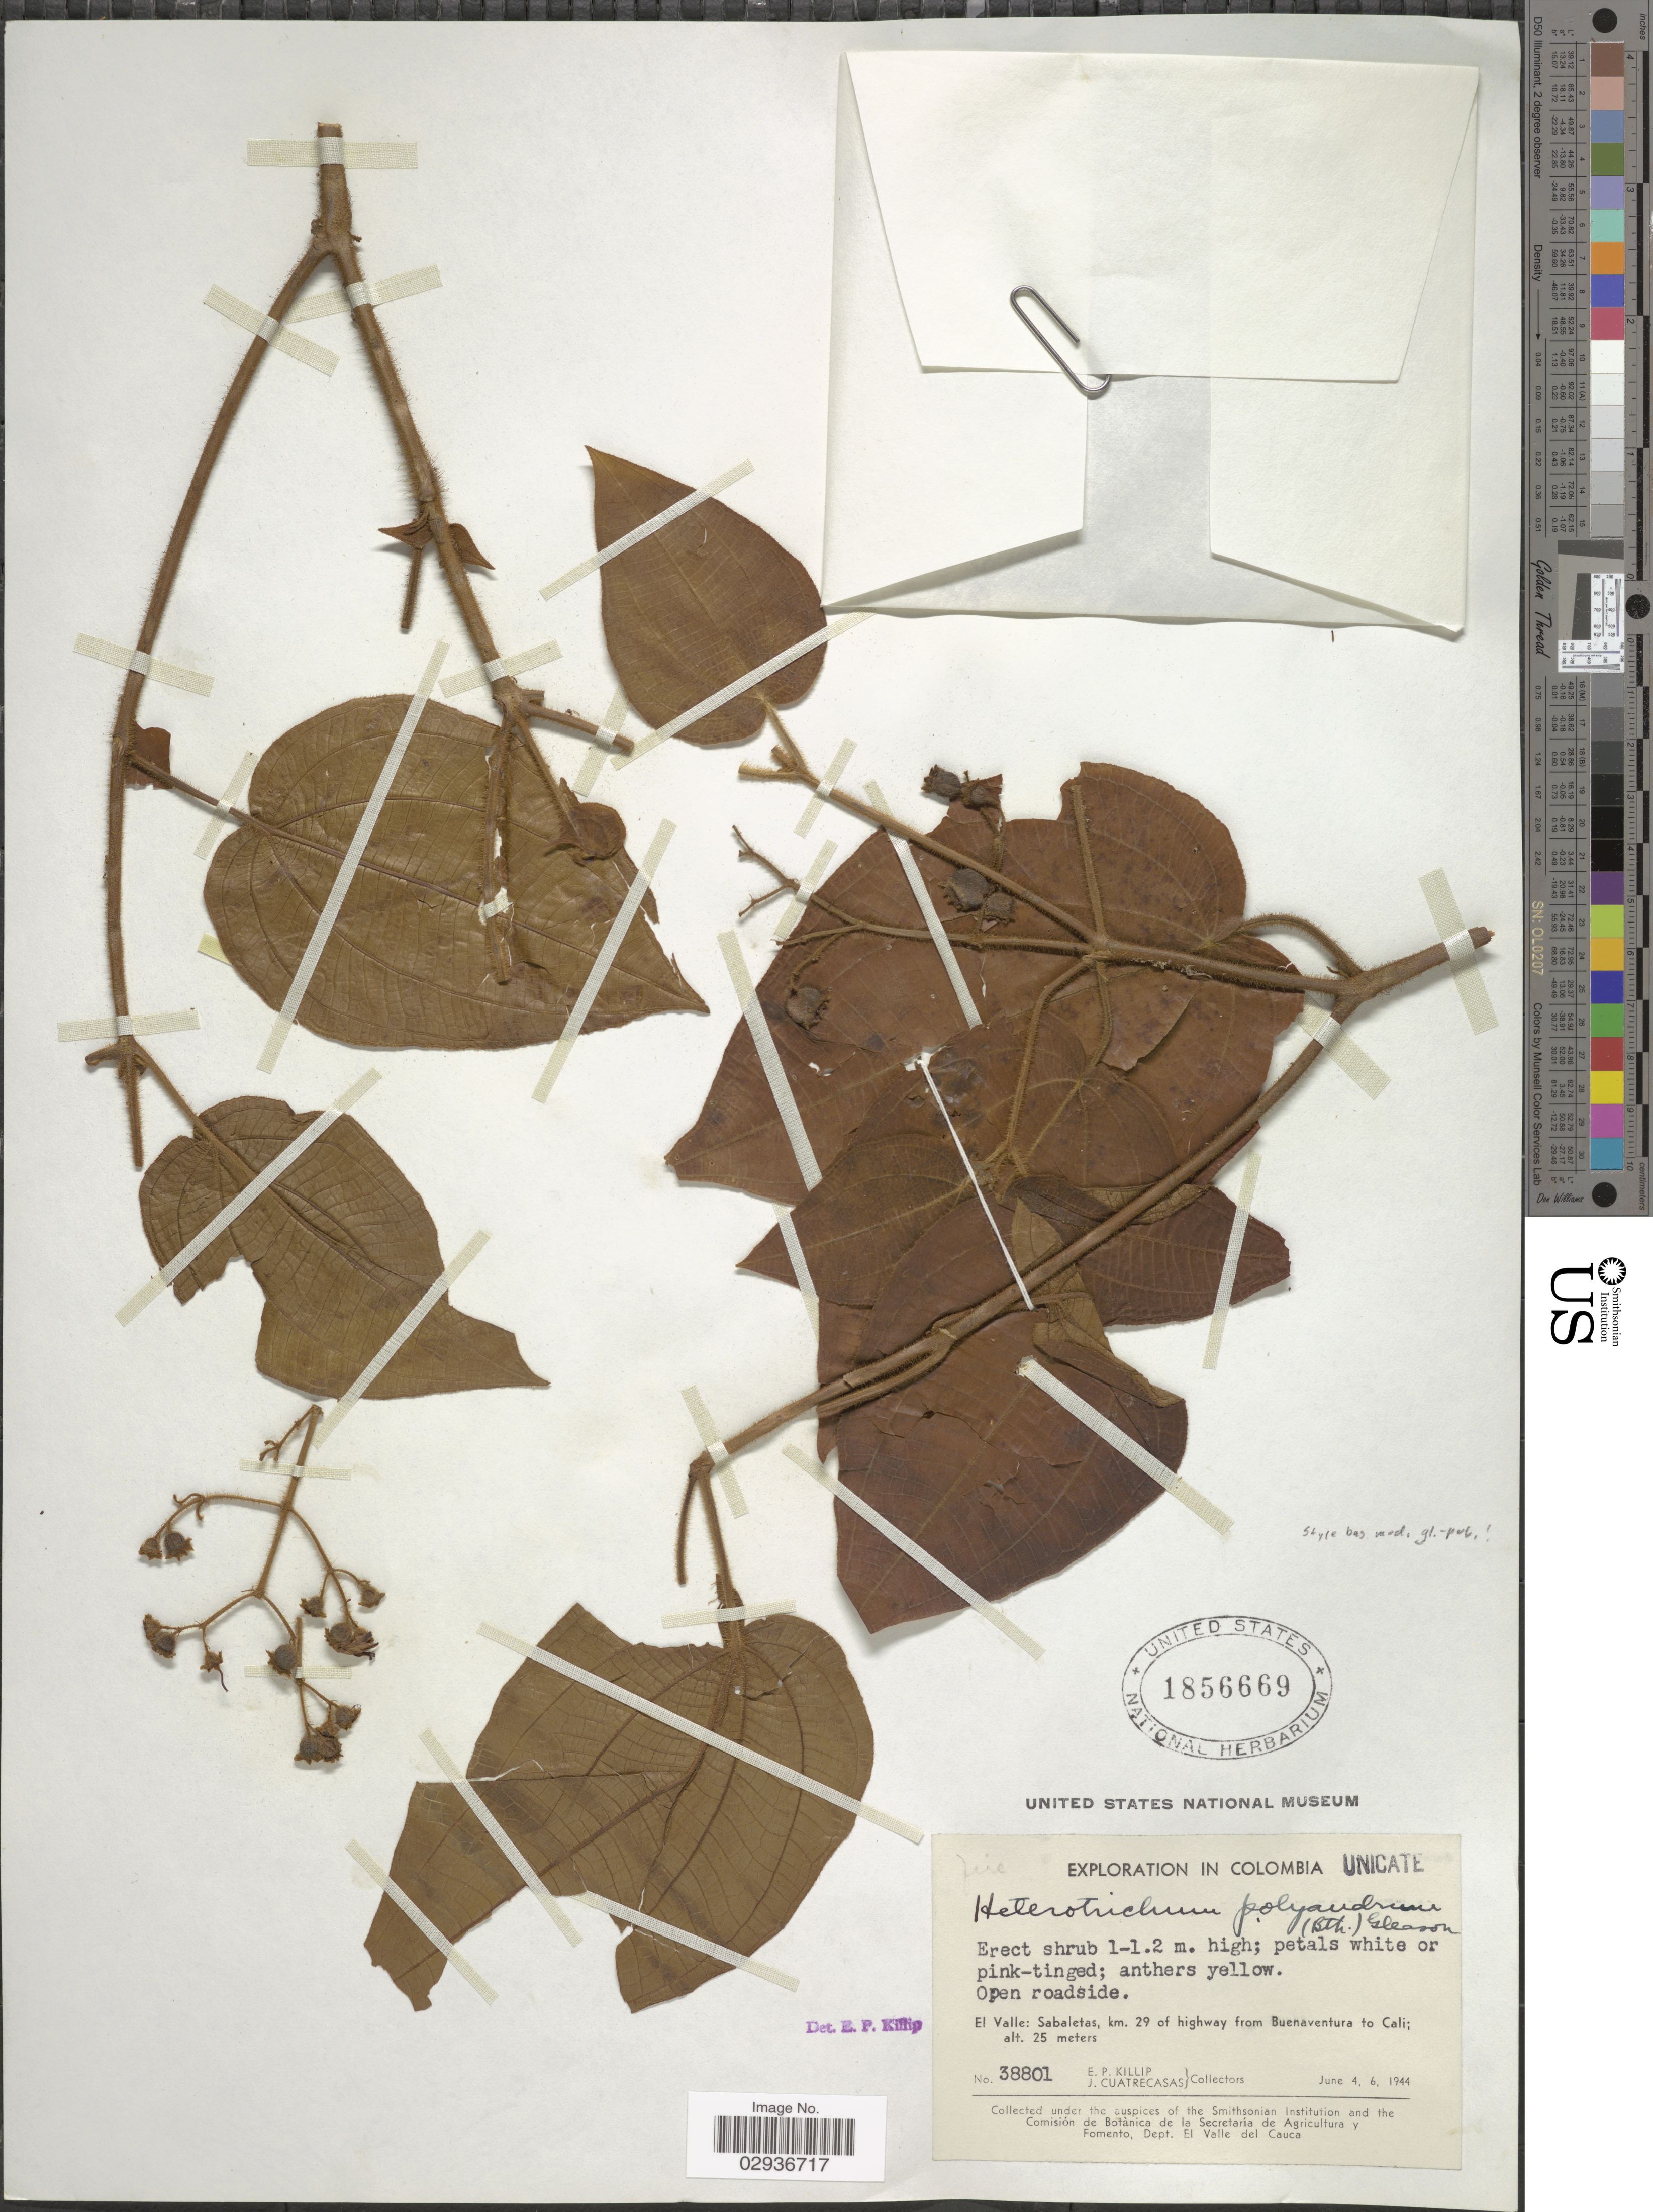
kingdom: Plantae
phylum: Tracheophyta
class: Magnoliopsida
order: Myrtales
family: Melastomataceae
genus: Miconia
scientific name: Miconia benthamiana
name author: Triana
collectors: E. P. Killip & J. Cuatrecasas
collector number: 38801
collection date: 1944-06-04/1944-06-06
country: Colombia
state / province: Valle del Cauca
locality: El Valle: Sabaletas, km. 29 of highway from Buenaventura to Cali.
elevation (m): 25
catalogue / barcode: US 1856669